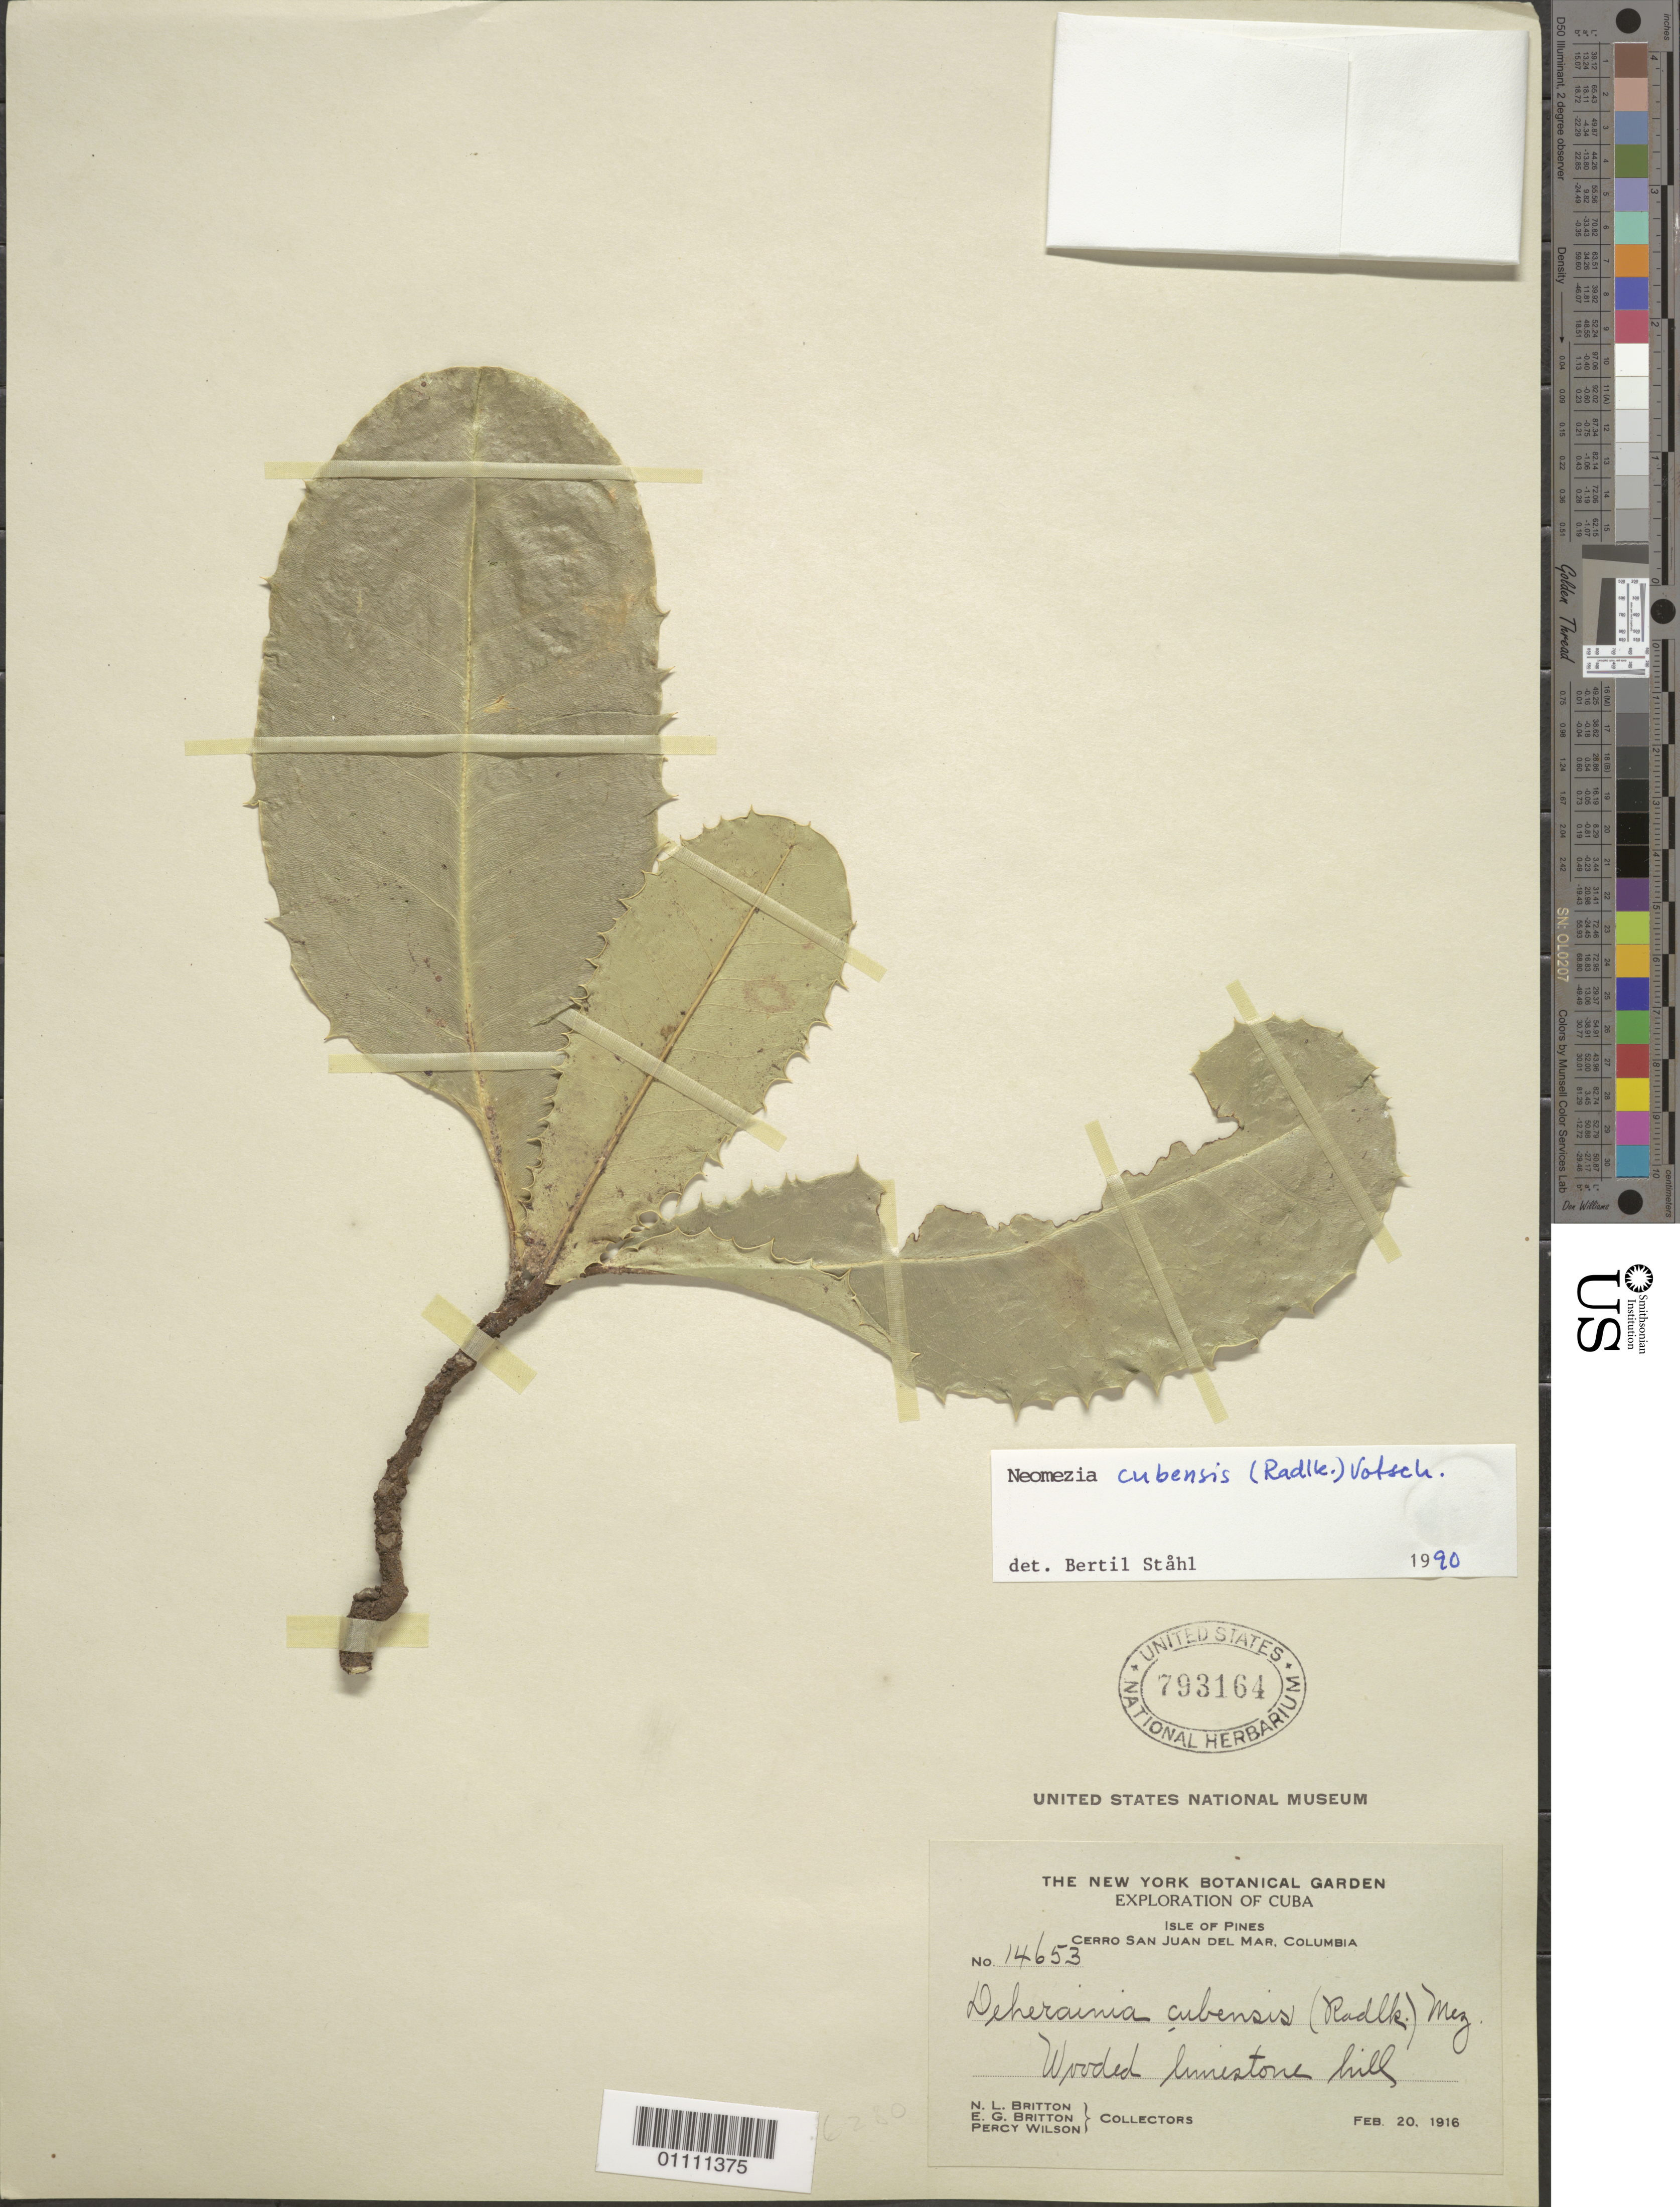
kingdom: Plantae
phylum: Tracheophyta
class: Magnoliopsida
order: Ericales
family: Primulaceae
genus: Neomezia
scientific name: Neomezia cubensis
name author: (Radlk.) Votsch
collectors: N. Britton, E. G. Britton & P. Wilson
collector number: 14653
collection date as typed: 20 Feb 1916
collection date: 1916-02-20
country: Cuba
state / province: Isla de La Juventud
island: Isla de la Juventud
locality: Isle of Pines, Cerro San Juan del Mar, Columbia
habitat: Wooded limestone hill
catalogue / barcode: US 793164